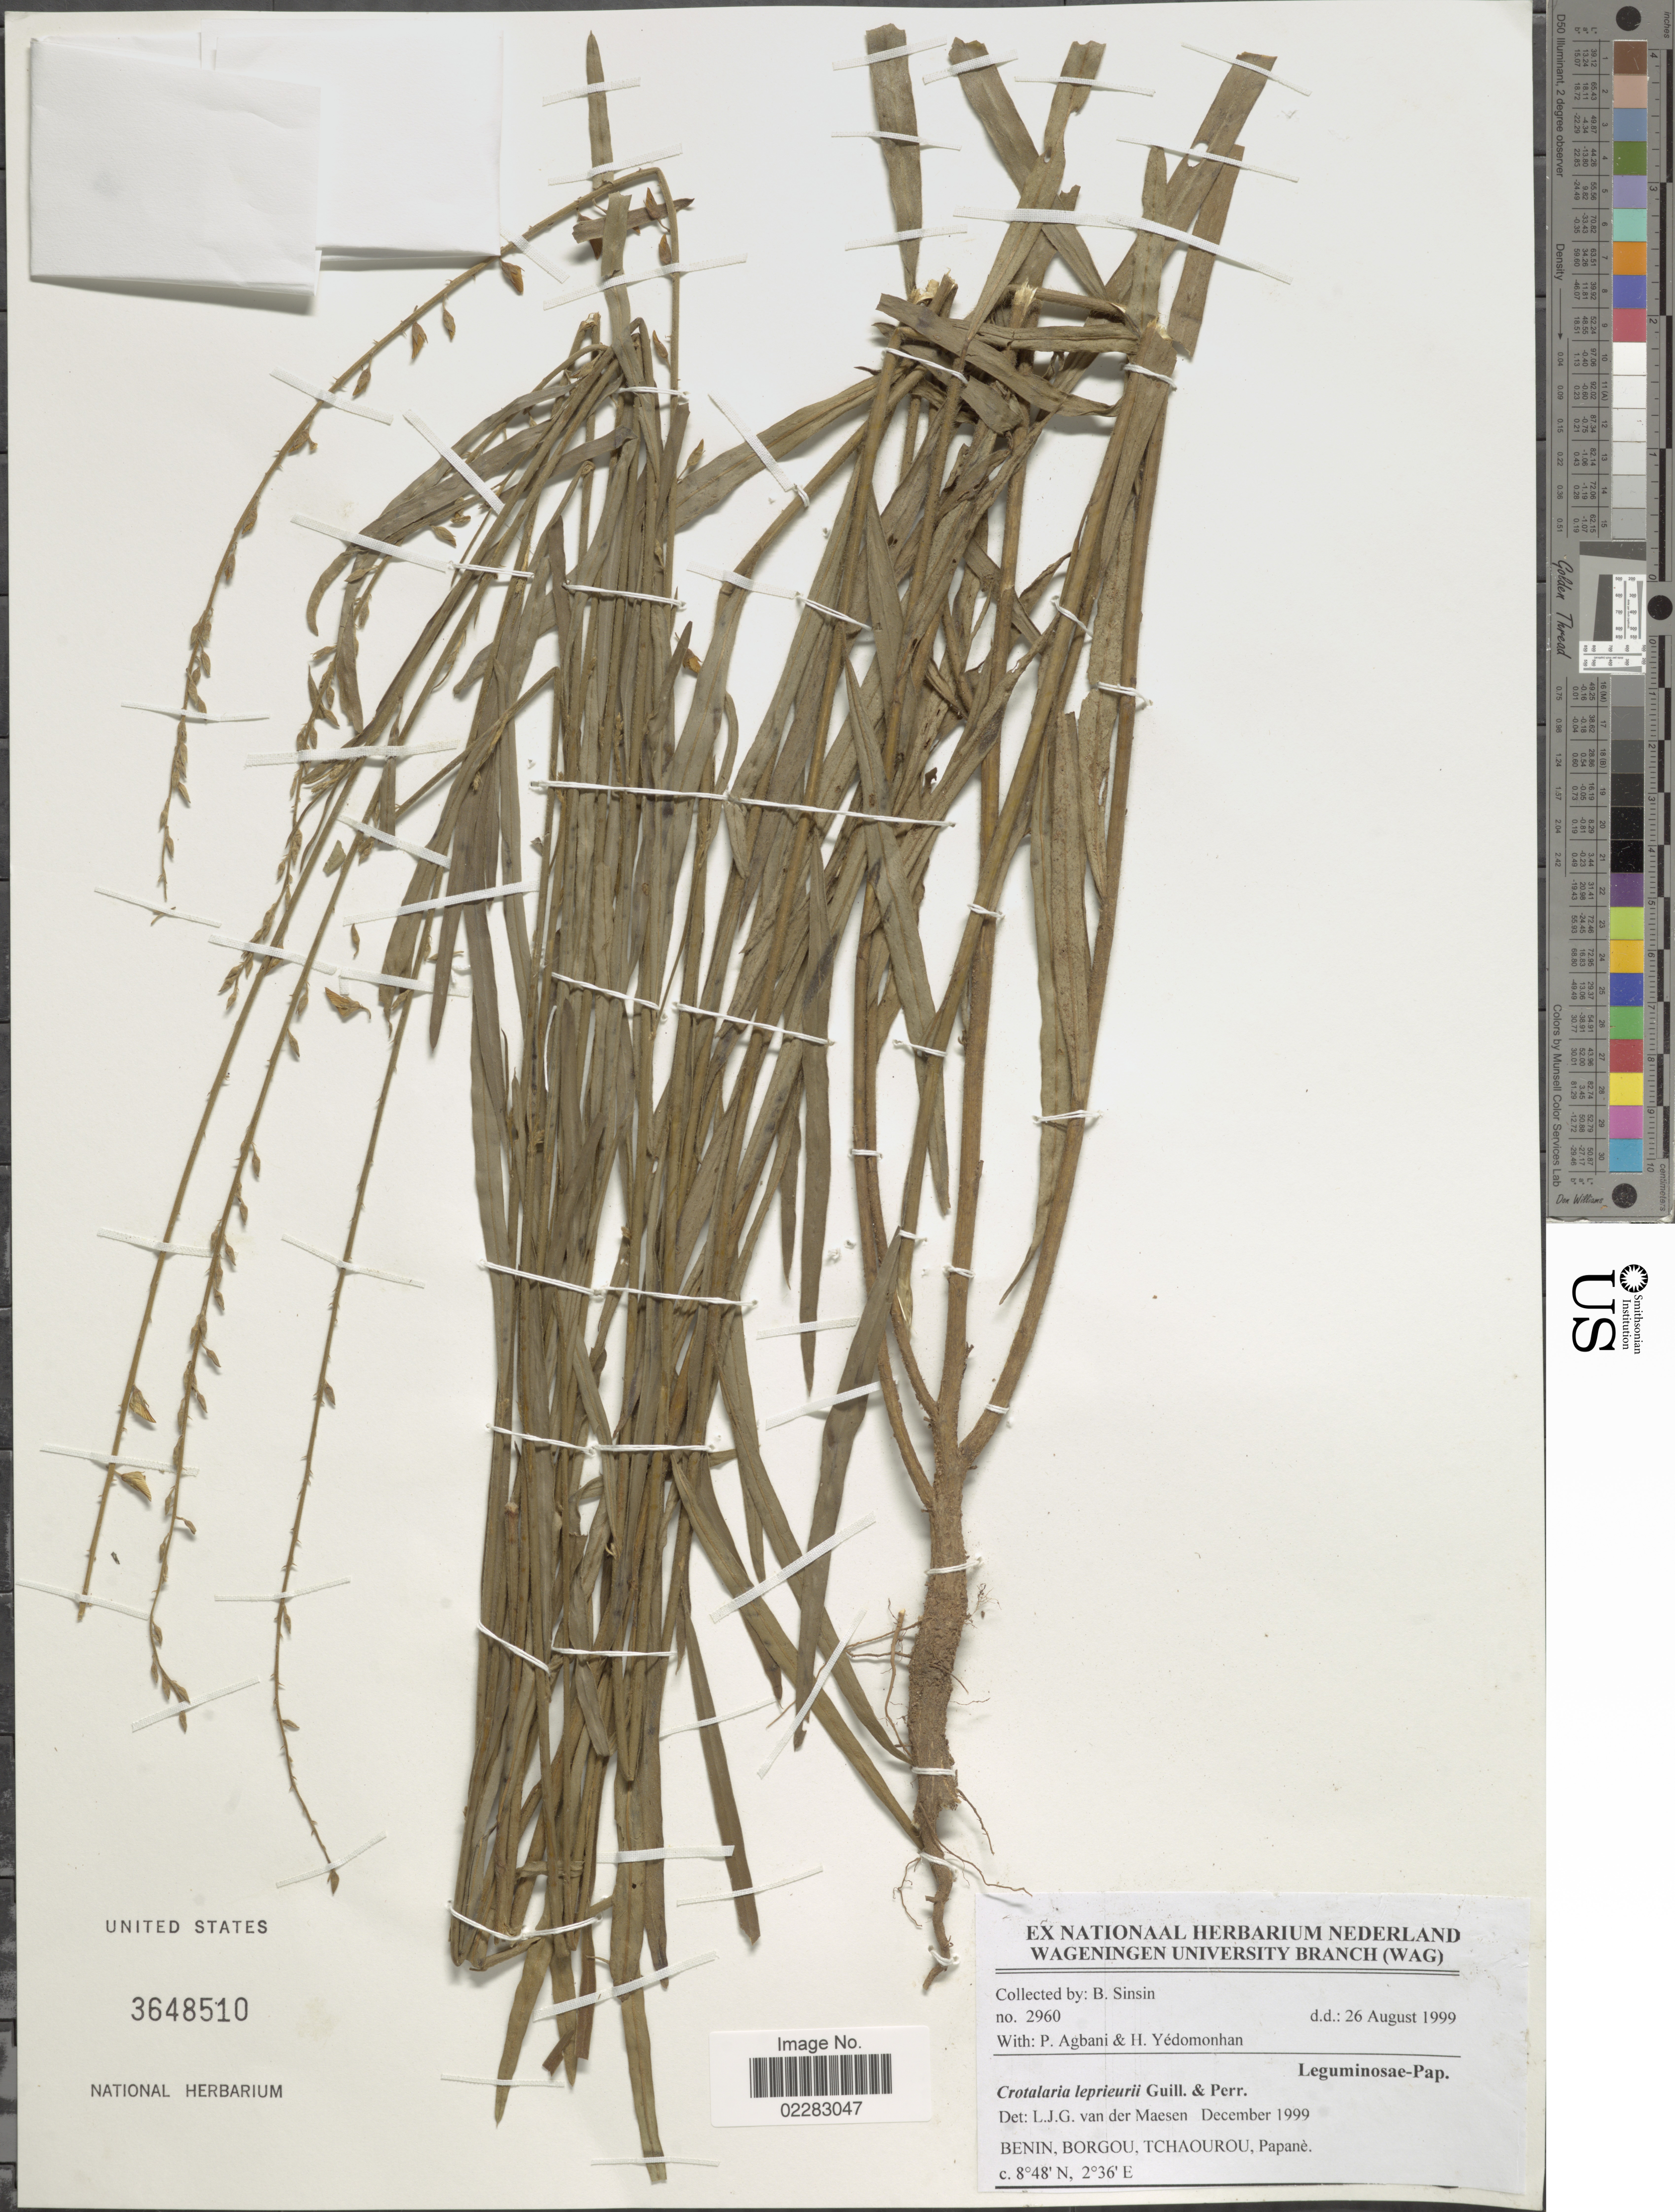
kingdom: Plantae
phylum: Tracheophyta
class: Magnoliopsida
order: Fabales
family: Fabaceae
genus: Crotalaria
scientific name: Crotalaria leprieurii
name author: Guill. & Perr.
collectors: B. Sinsin, P. Agbani & H. Yedomonhan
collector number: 2960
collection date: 1999-08-26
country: Benin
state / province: Borgou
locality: Tchaourou, Papane.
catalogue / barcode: US 3648510